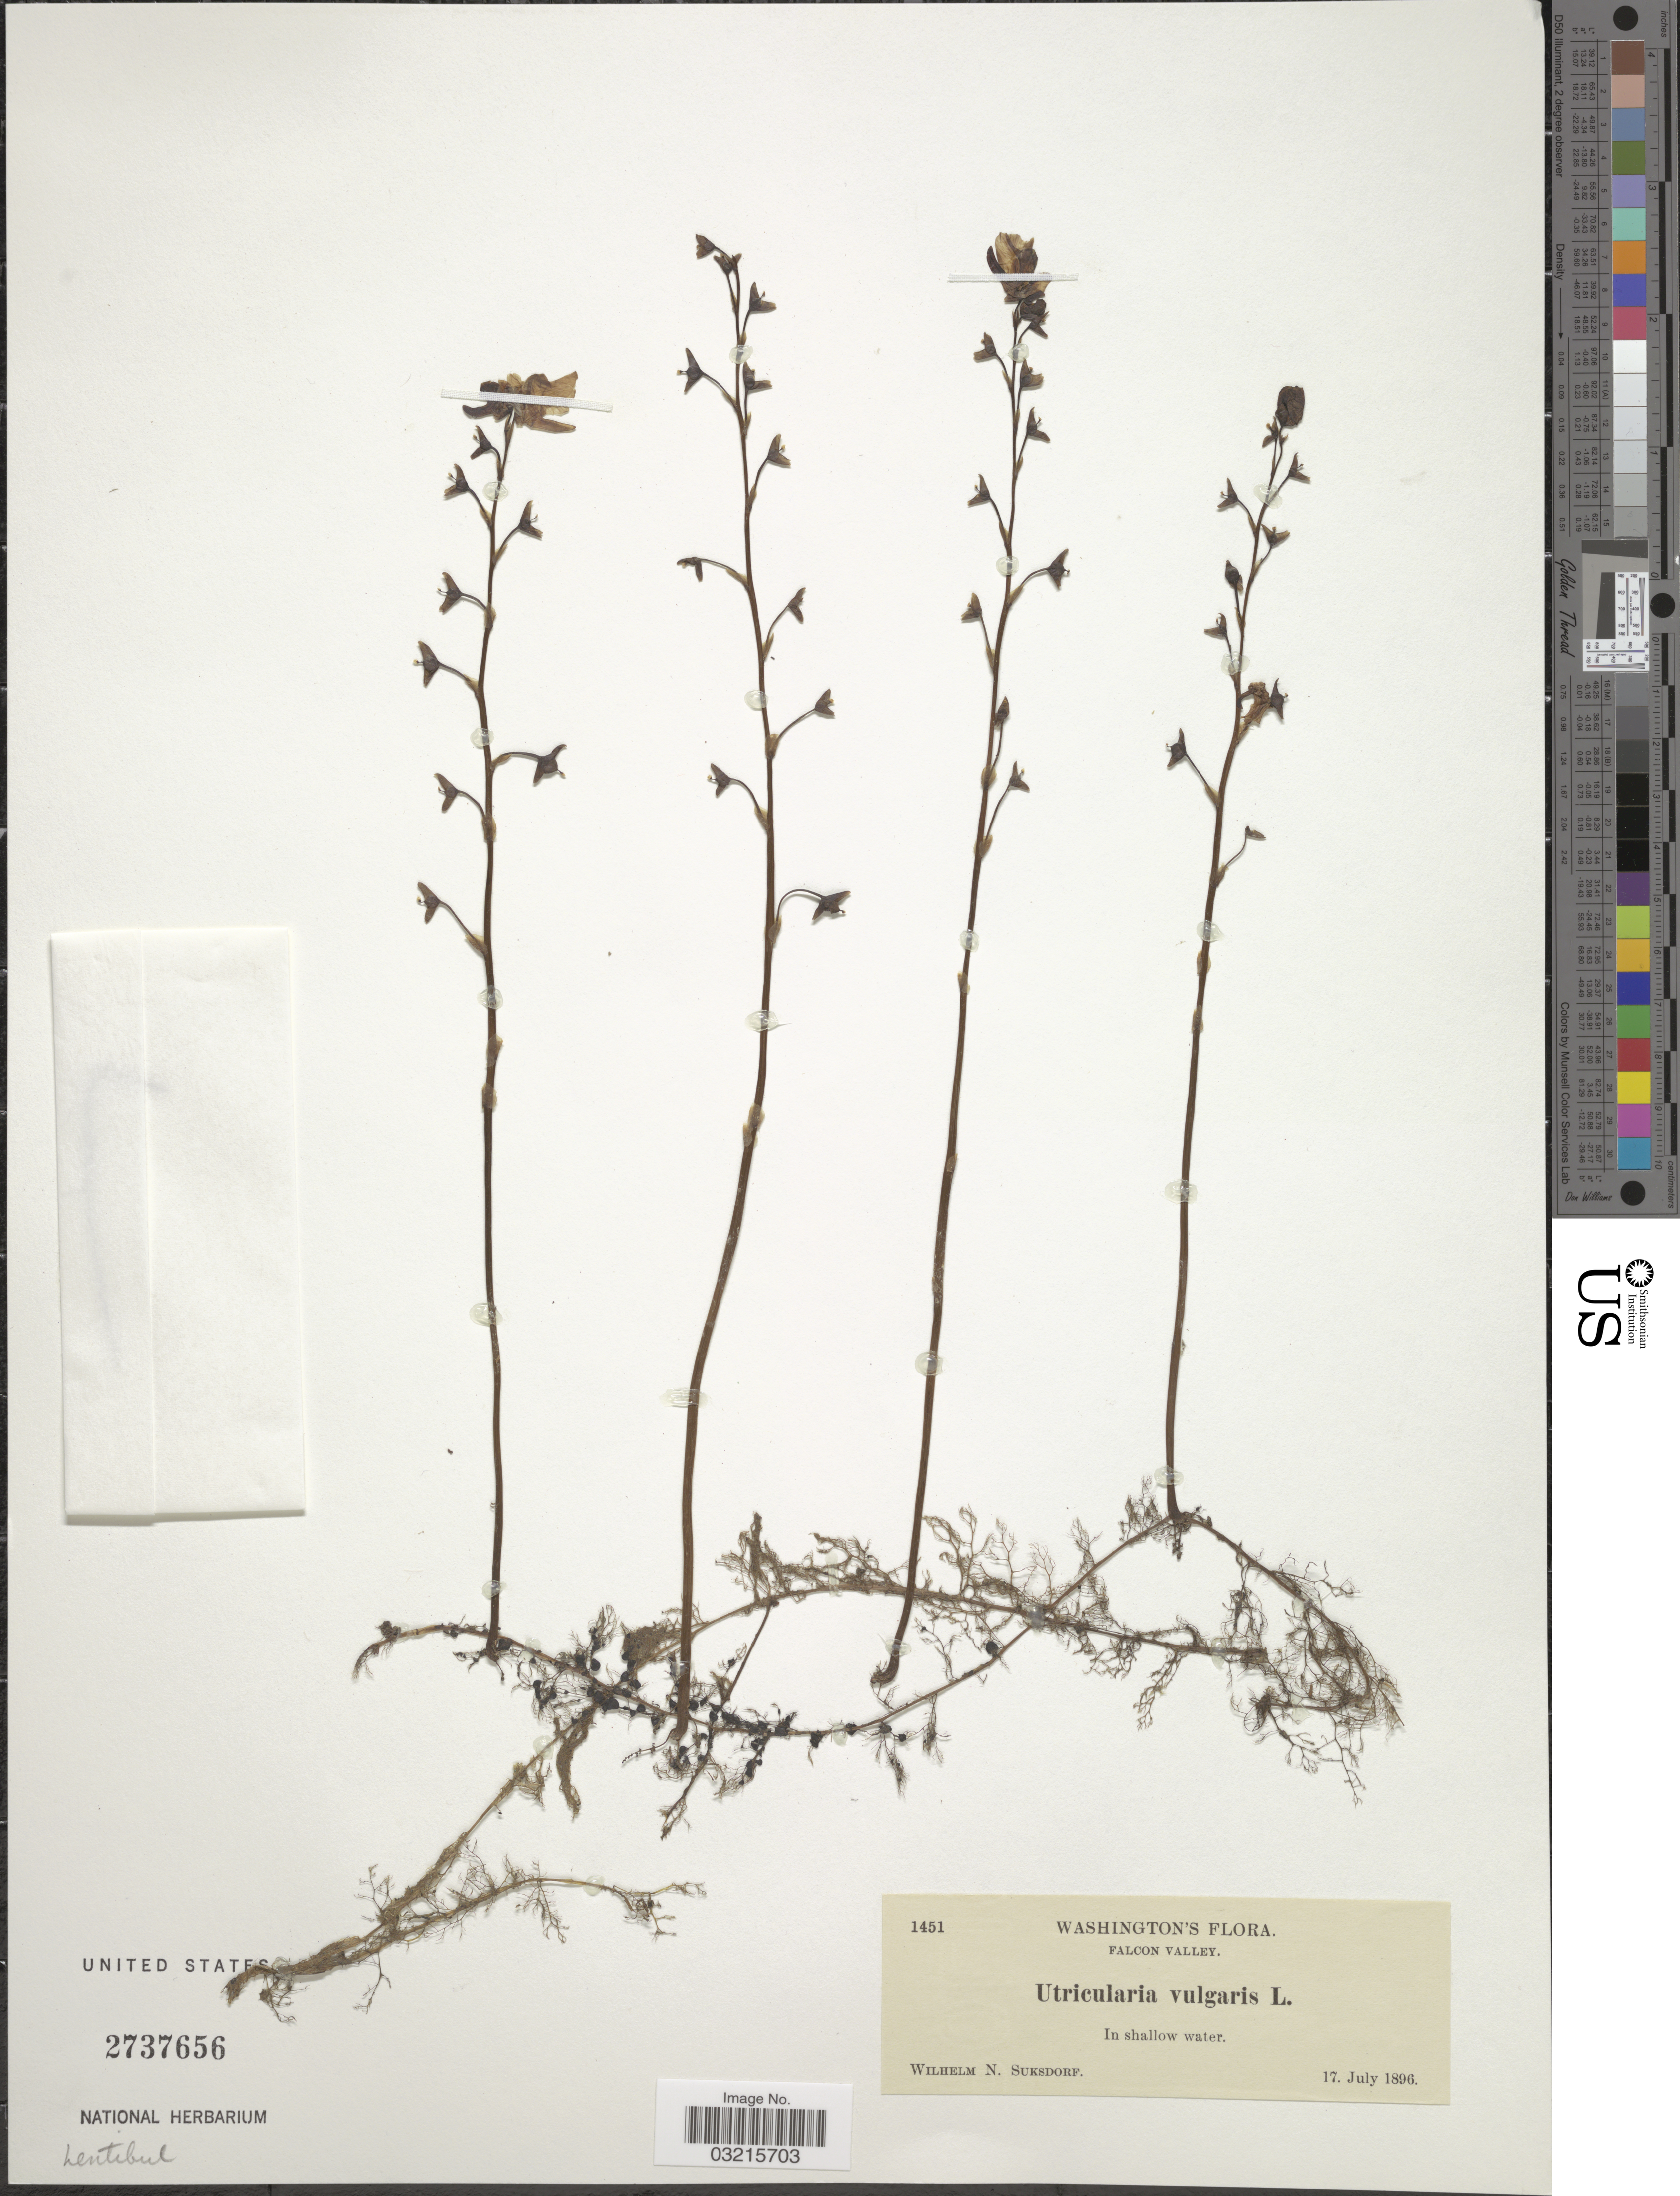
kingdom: Plantae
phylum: Tracheophyta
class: Magnoliopsida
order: Lamiales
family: Lentibulariaceae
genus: Utricularia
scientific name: Utricularia vulgaris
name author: L.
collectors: W. N. Suksdorf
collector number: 1451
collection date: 1896-07-17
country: United States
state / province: Washington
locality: Falcon Valley.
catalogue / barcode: US 2737656